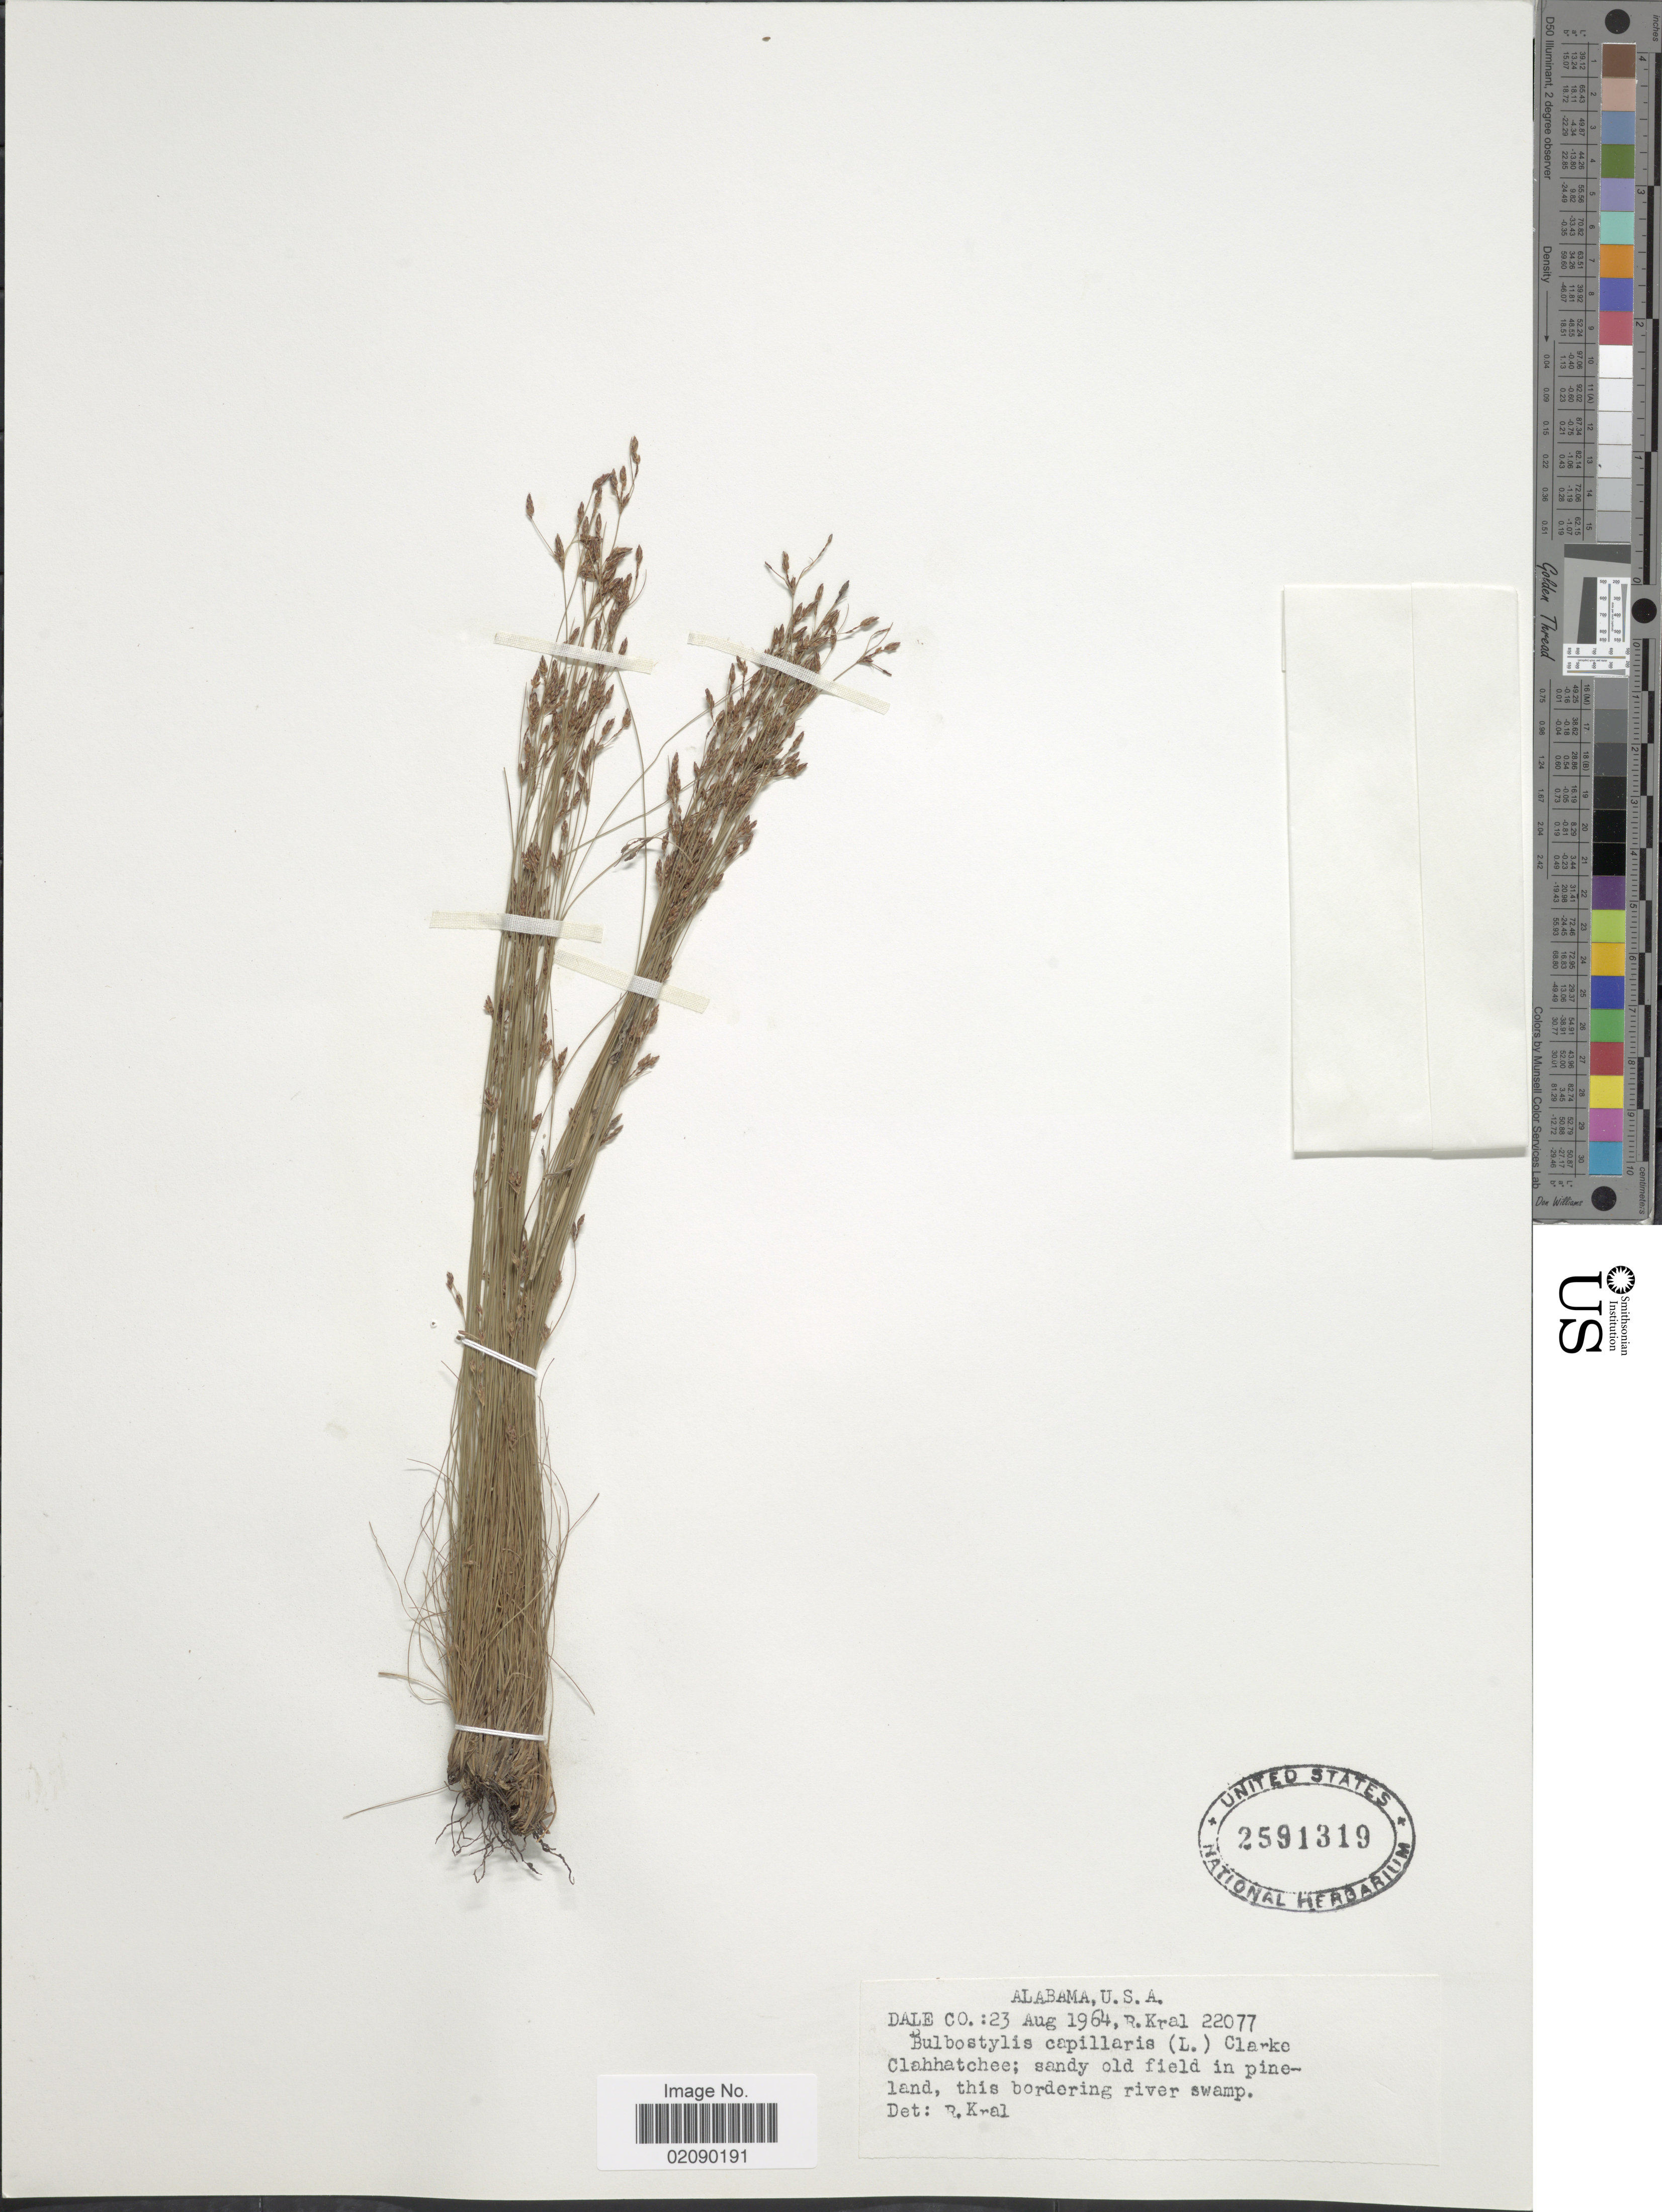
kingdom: Plantae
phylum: Tracheophyta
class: Liliopsida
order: Poales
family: Cyperaceae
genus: Bulbostylis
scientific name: Bulbostylis capillaris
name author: (L.) Kunth ex C.B. Clarke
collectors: R. Kral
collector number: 22077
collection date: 1964-08-23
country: United States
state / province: Alabama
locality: Dale Co, Clahhatchee; sandy old field in pineland, this bordering river swamp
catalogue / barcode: US 2591319